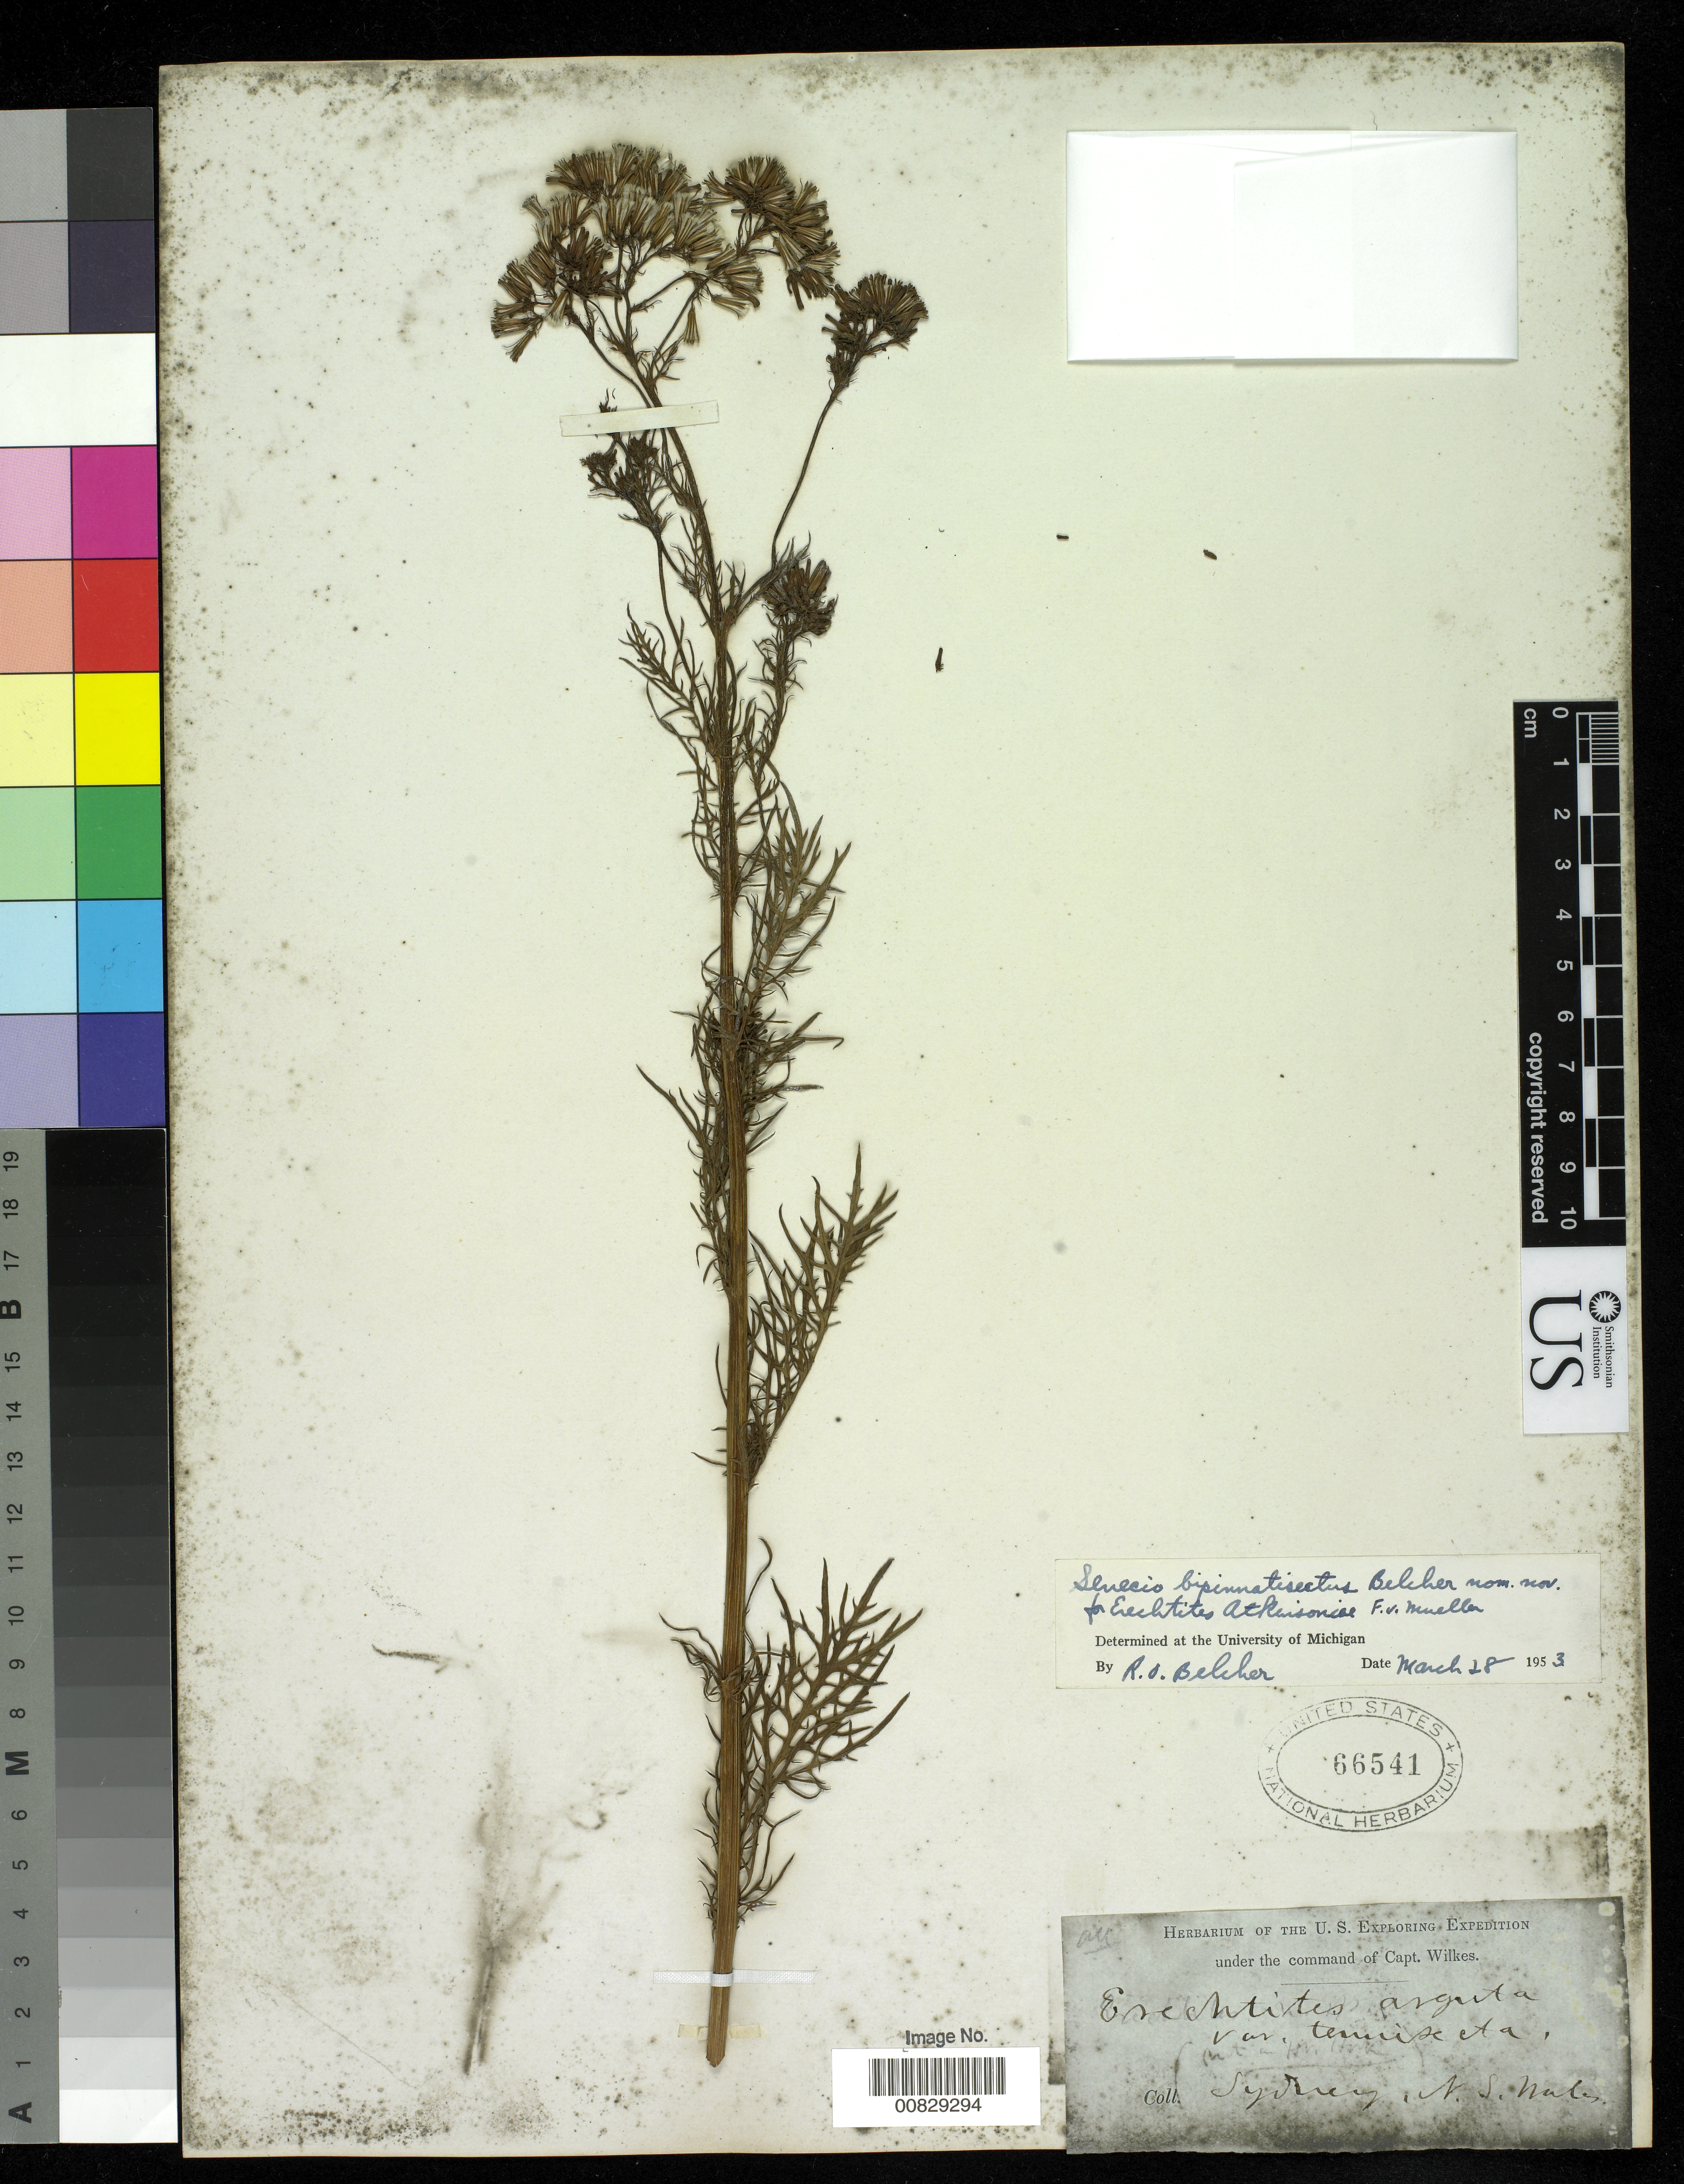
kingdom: Plantae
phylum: Tracheophyta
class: Magnoliopsida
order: Asterales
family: Asteraceae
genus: Senecio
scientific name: Senecio bipinnatisectus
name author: Belcher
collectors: Wilkes Explor. Exped.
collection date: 1838/1842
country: Australia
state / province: New South Wales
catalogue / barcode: US 66541